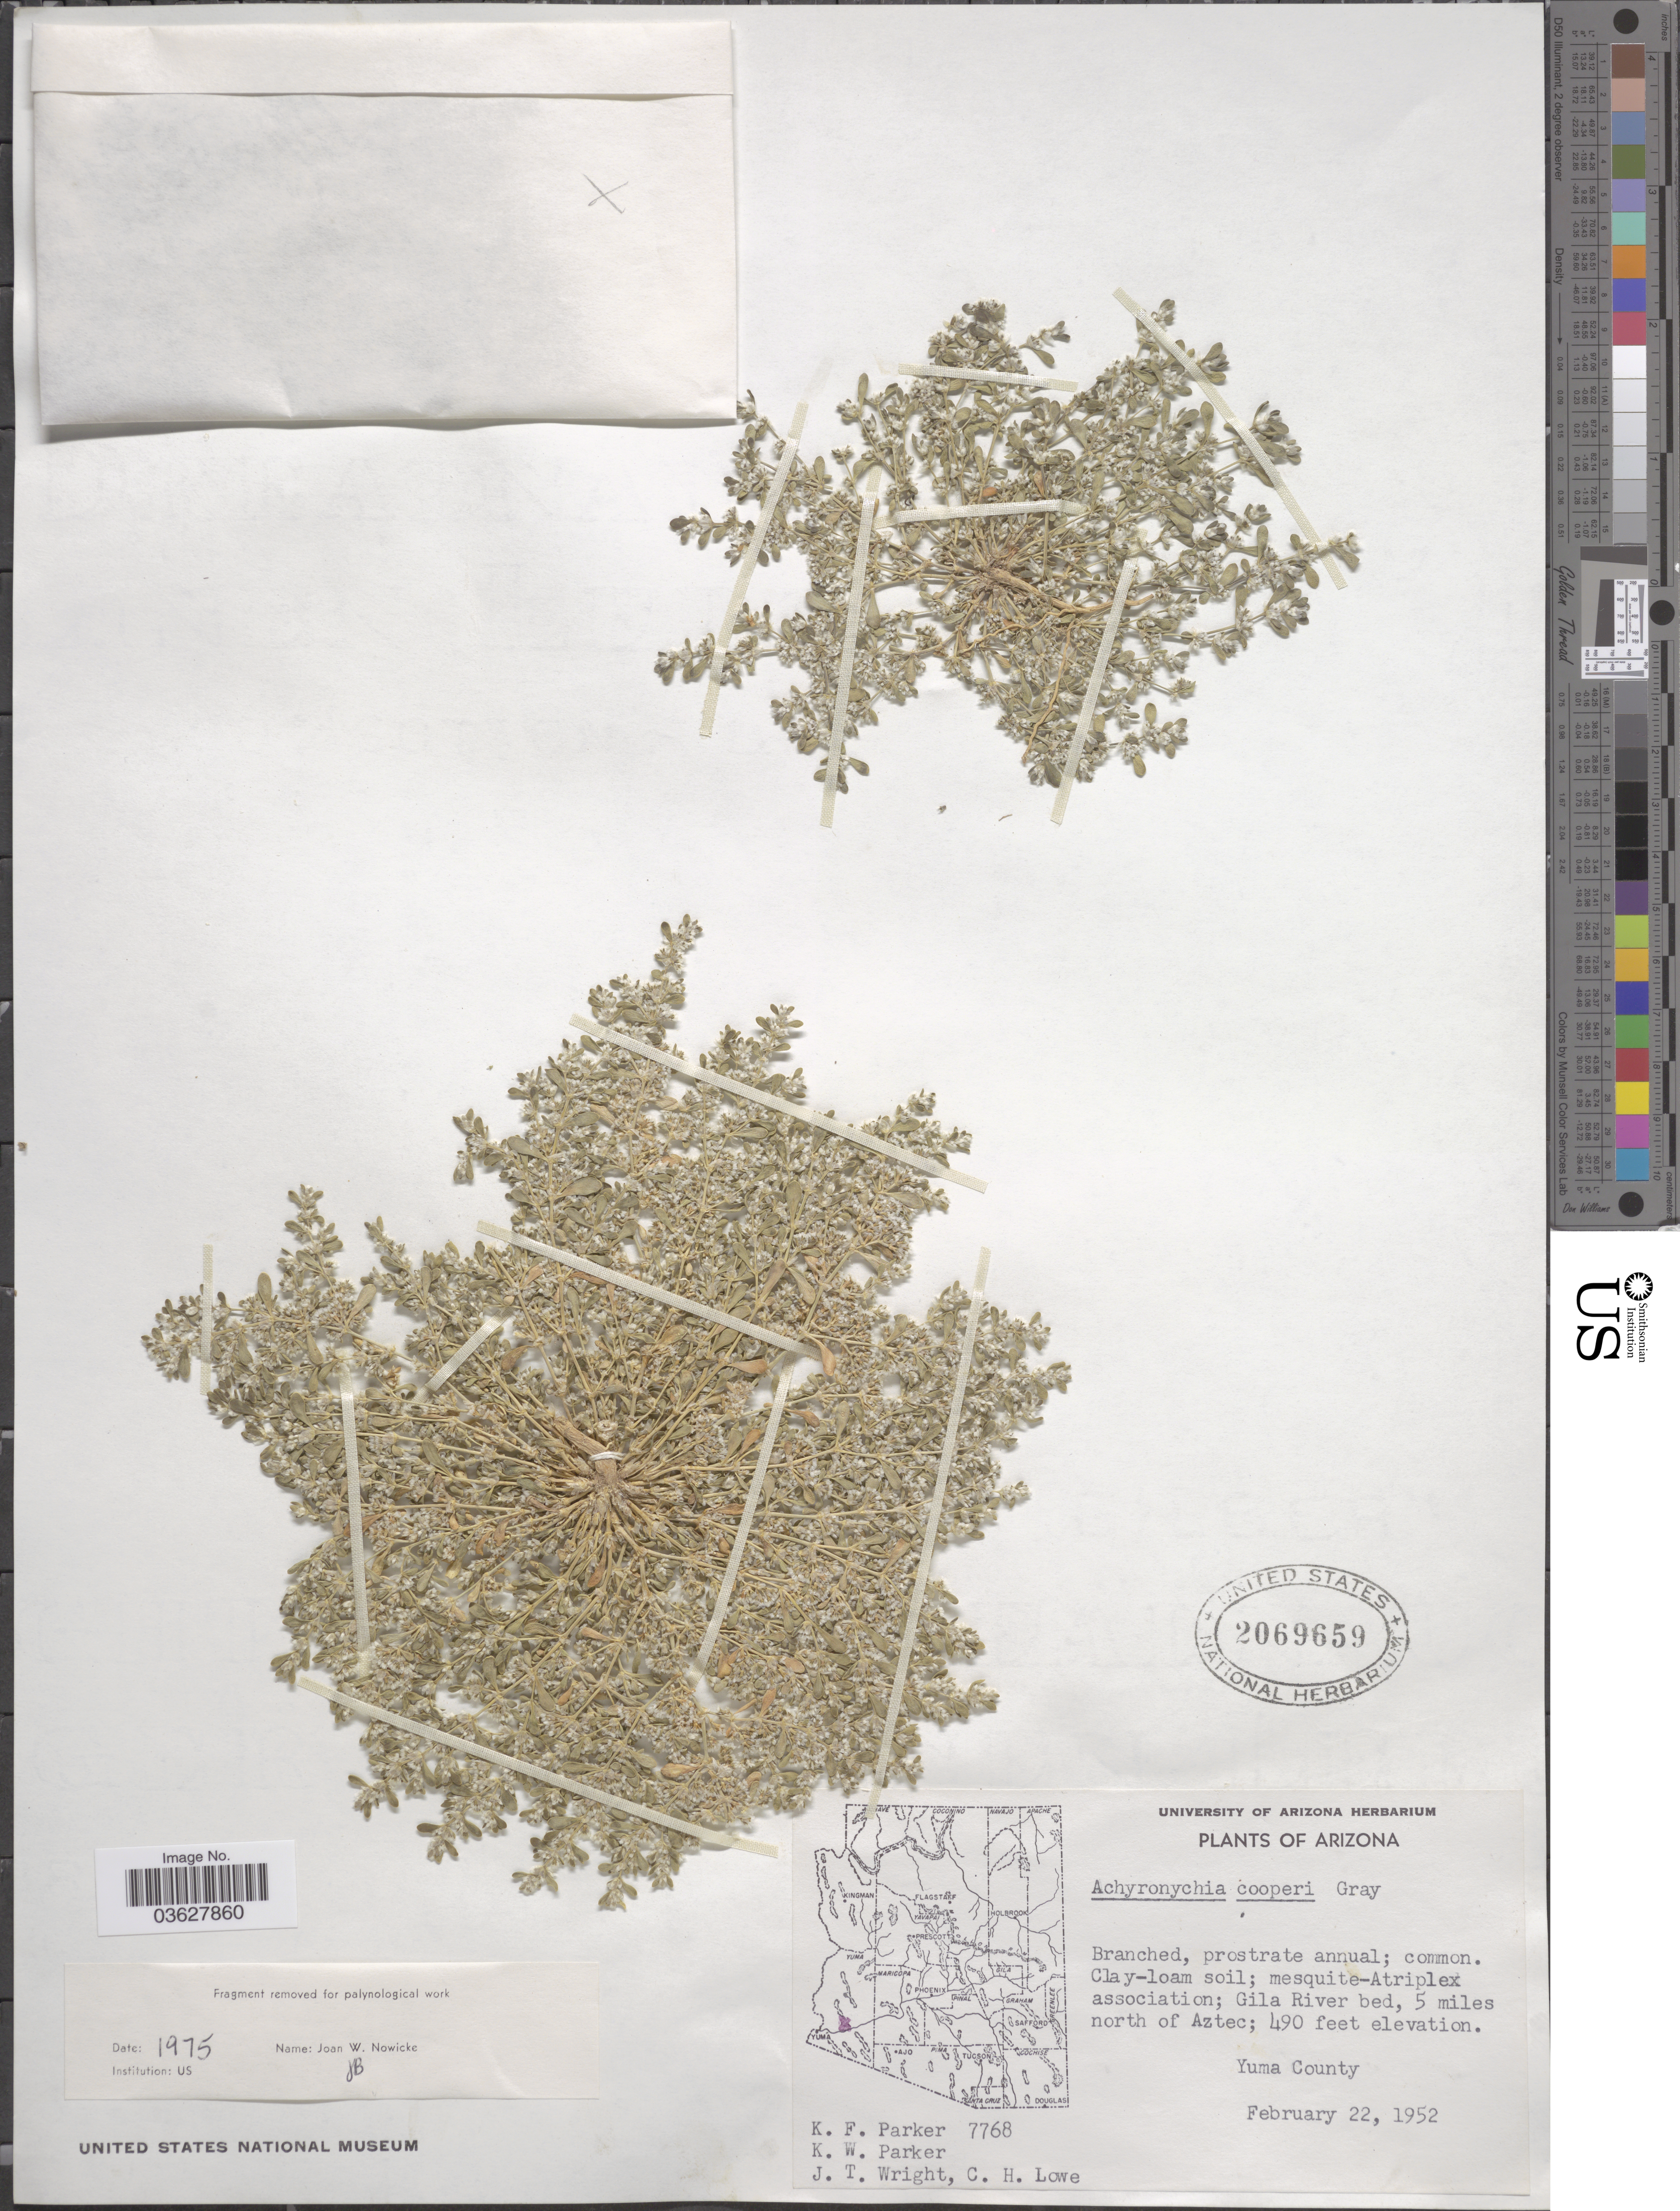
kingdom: Plantae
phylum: Tracheophyta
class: Magnoliopsida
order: Caryophyllales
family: Caryophyllaceae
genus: Achyronychia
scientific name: Achyronychia cooperi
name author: A. Gray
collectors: K. F. Parker, K. Parker, J. T. Wright & C. Lowe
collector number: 7768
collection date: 1952-02-22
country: United States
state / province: Arizona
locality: Gila River bed, 5 miles north of Aztec. Yuma County.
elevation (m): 149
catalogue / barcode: US 2069659